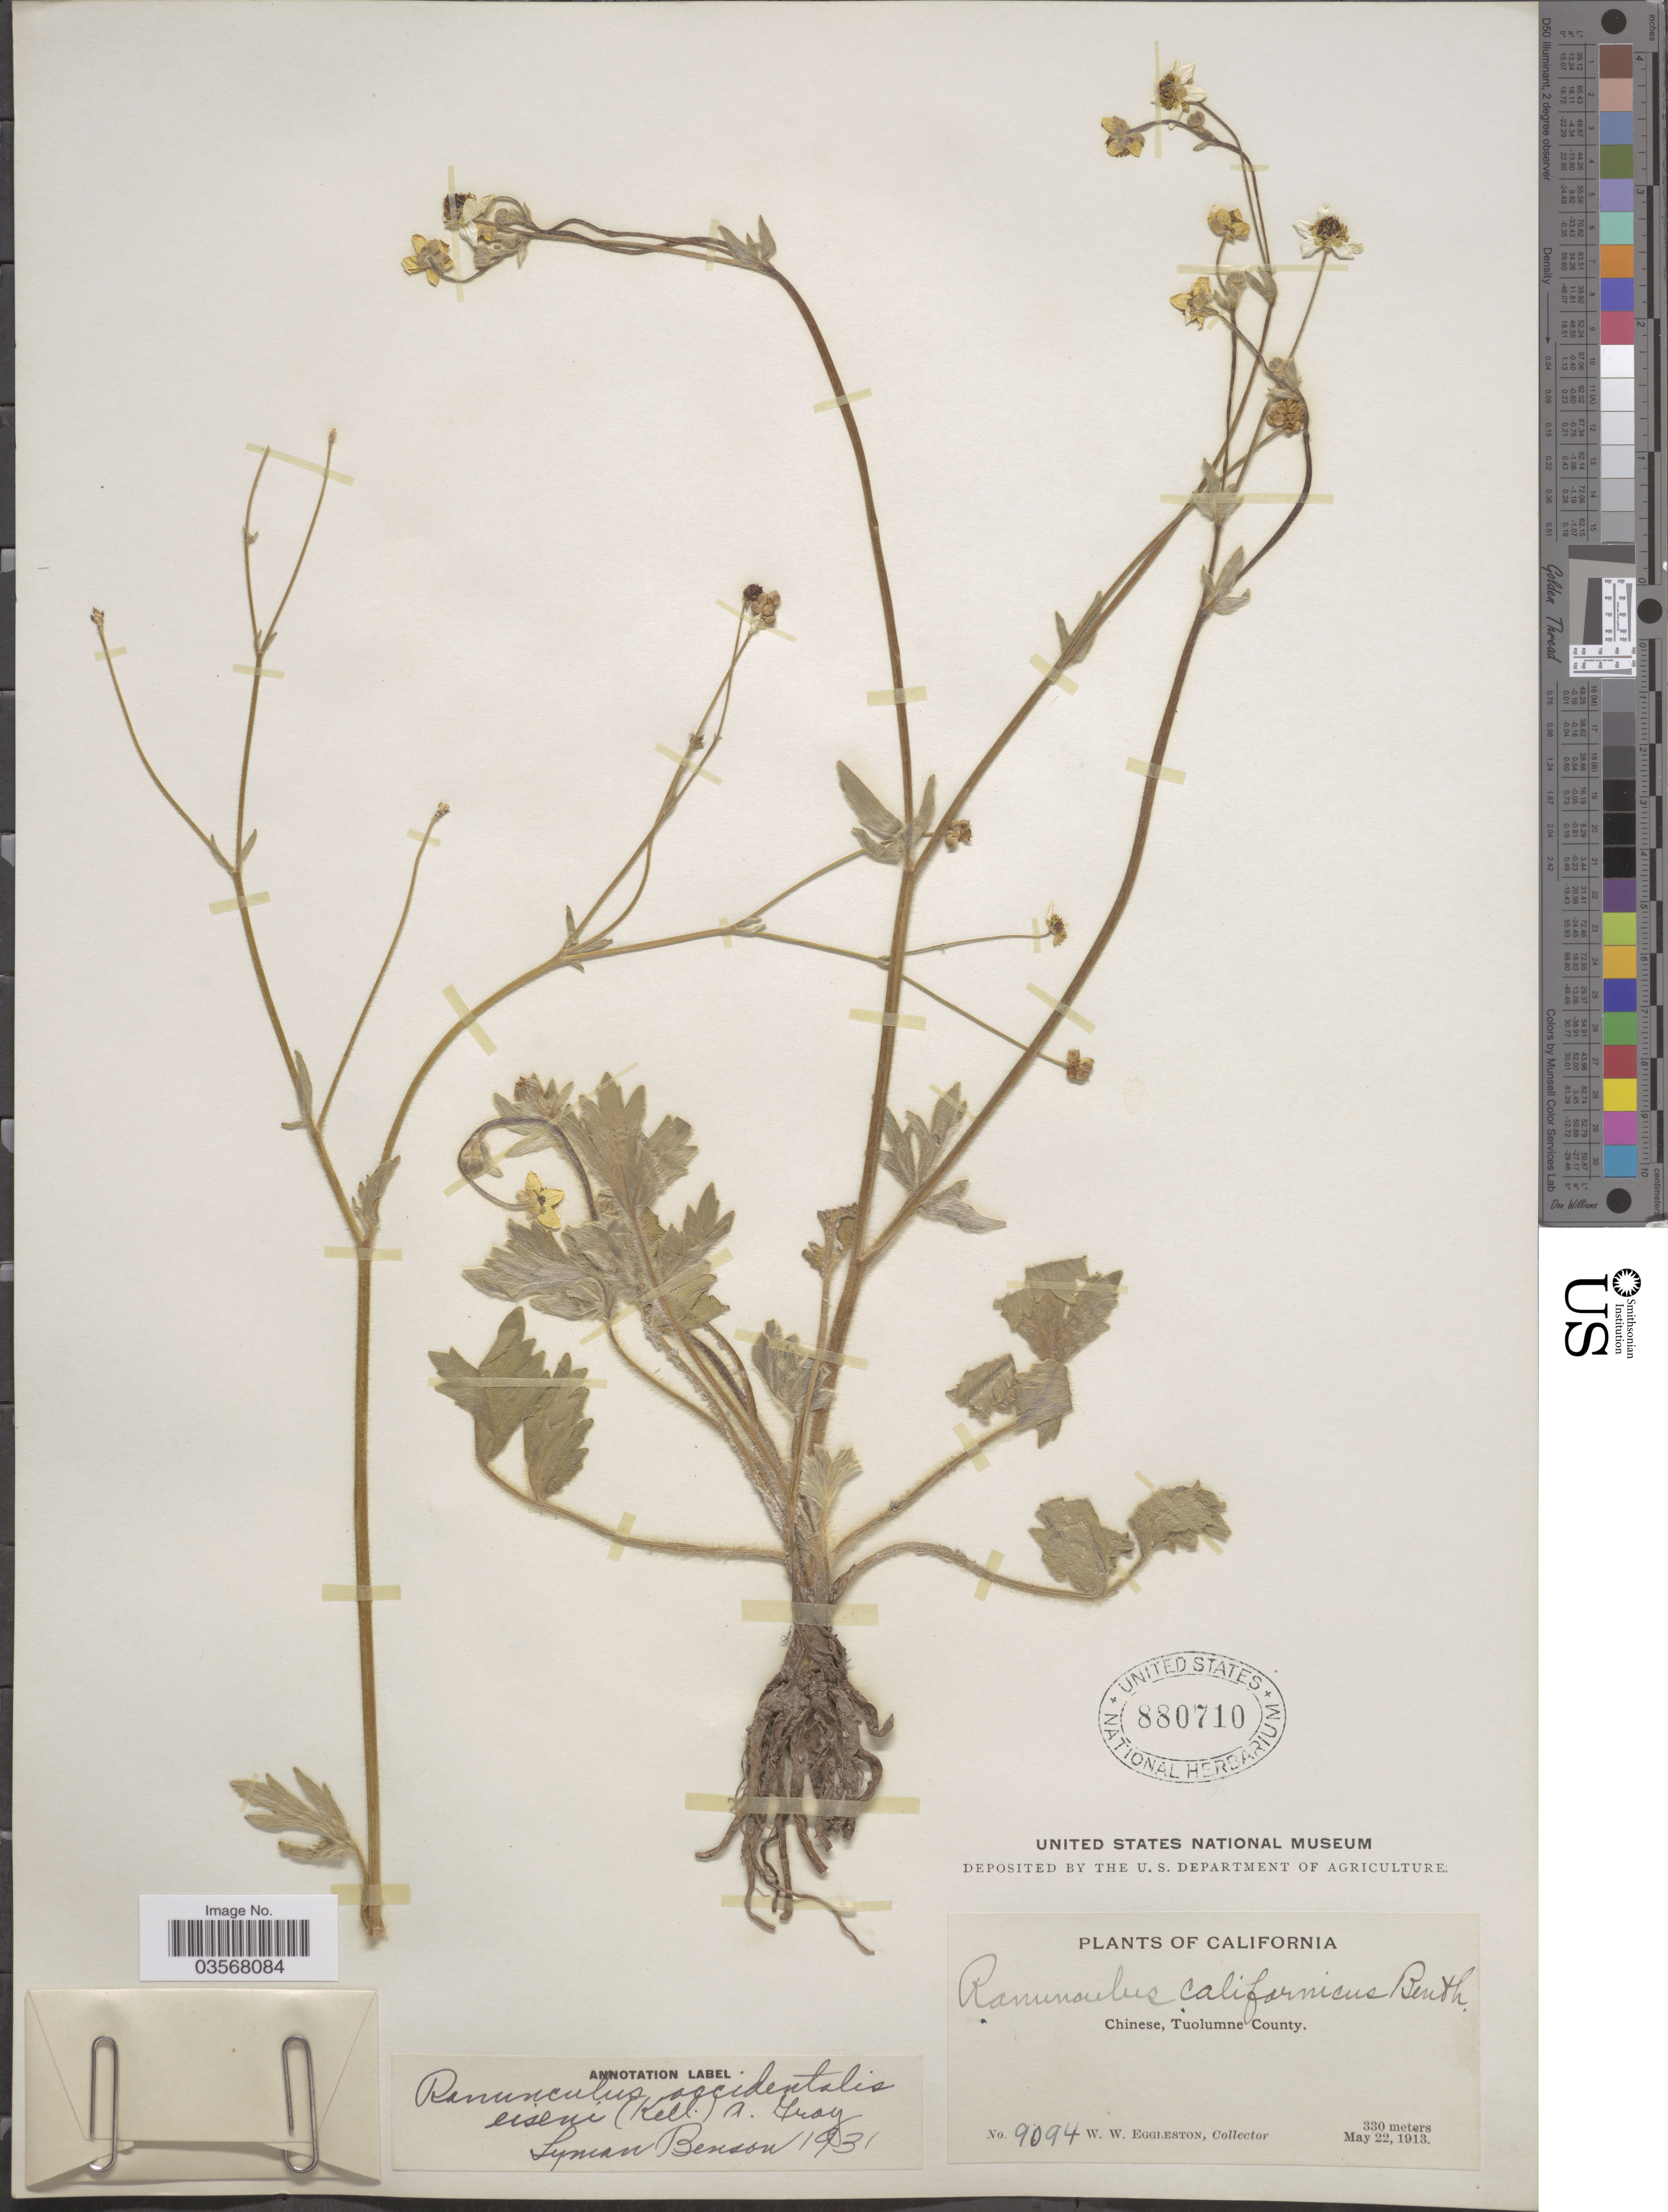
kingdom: Plantae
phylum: Tracheophyta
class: Magnoliopsida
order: Ranunculales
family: Ranunculaceae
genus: Ranunculus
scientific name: Ranunculus occidentalis var. eisenii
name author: Nutt.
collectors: W. W. Eggleston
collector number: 9094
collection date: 1913-05-22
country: United States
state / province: California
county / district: Tuolumne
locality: Chinese, Tuolumne County.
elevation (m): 330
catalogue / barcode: US 880710